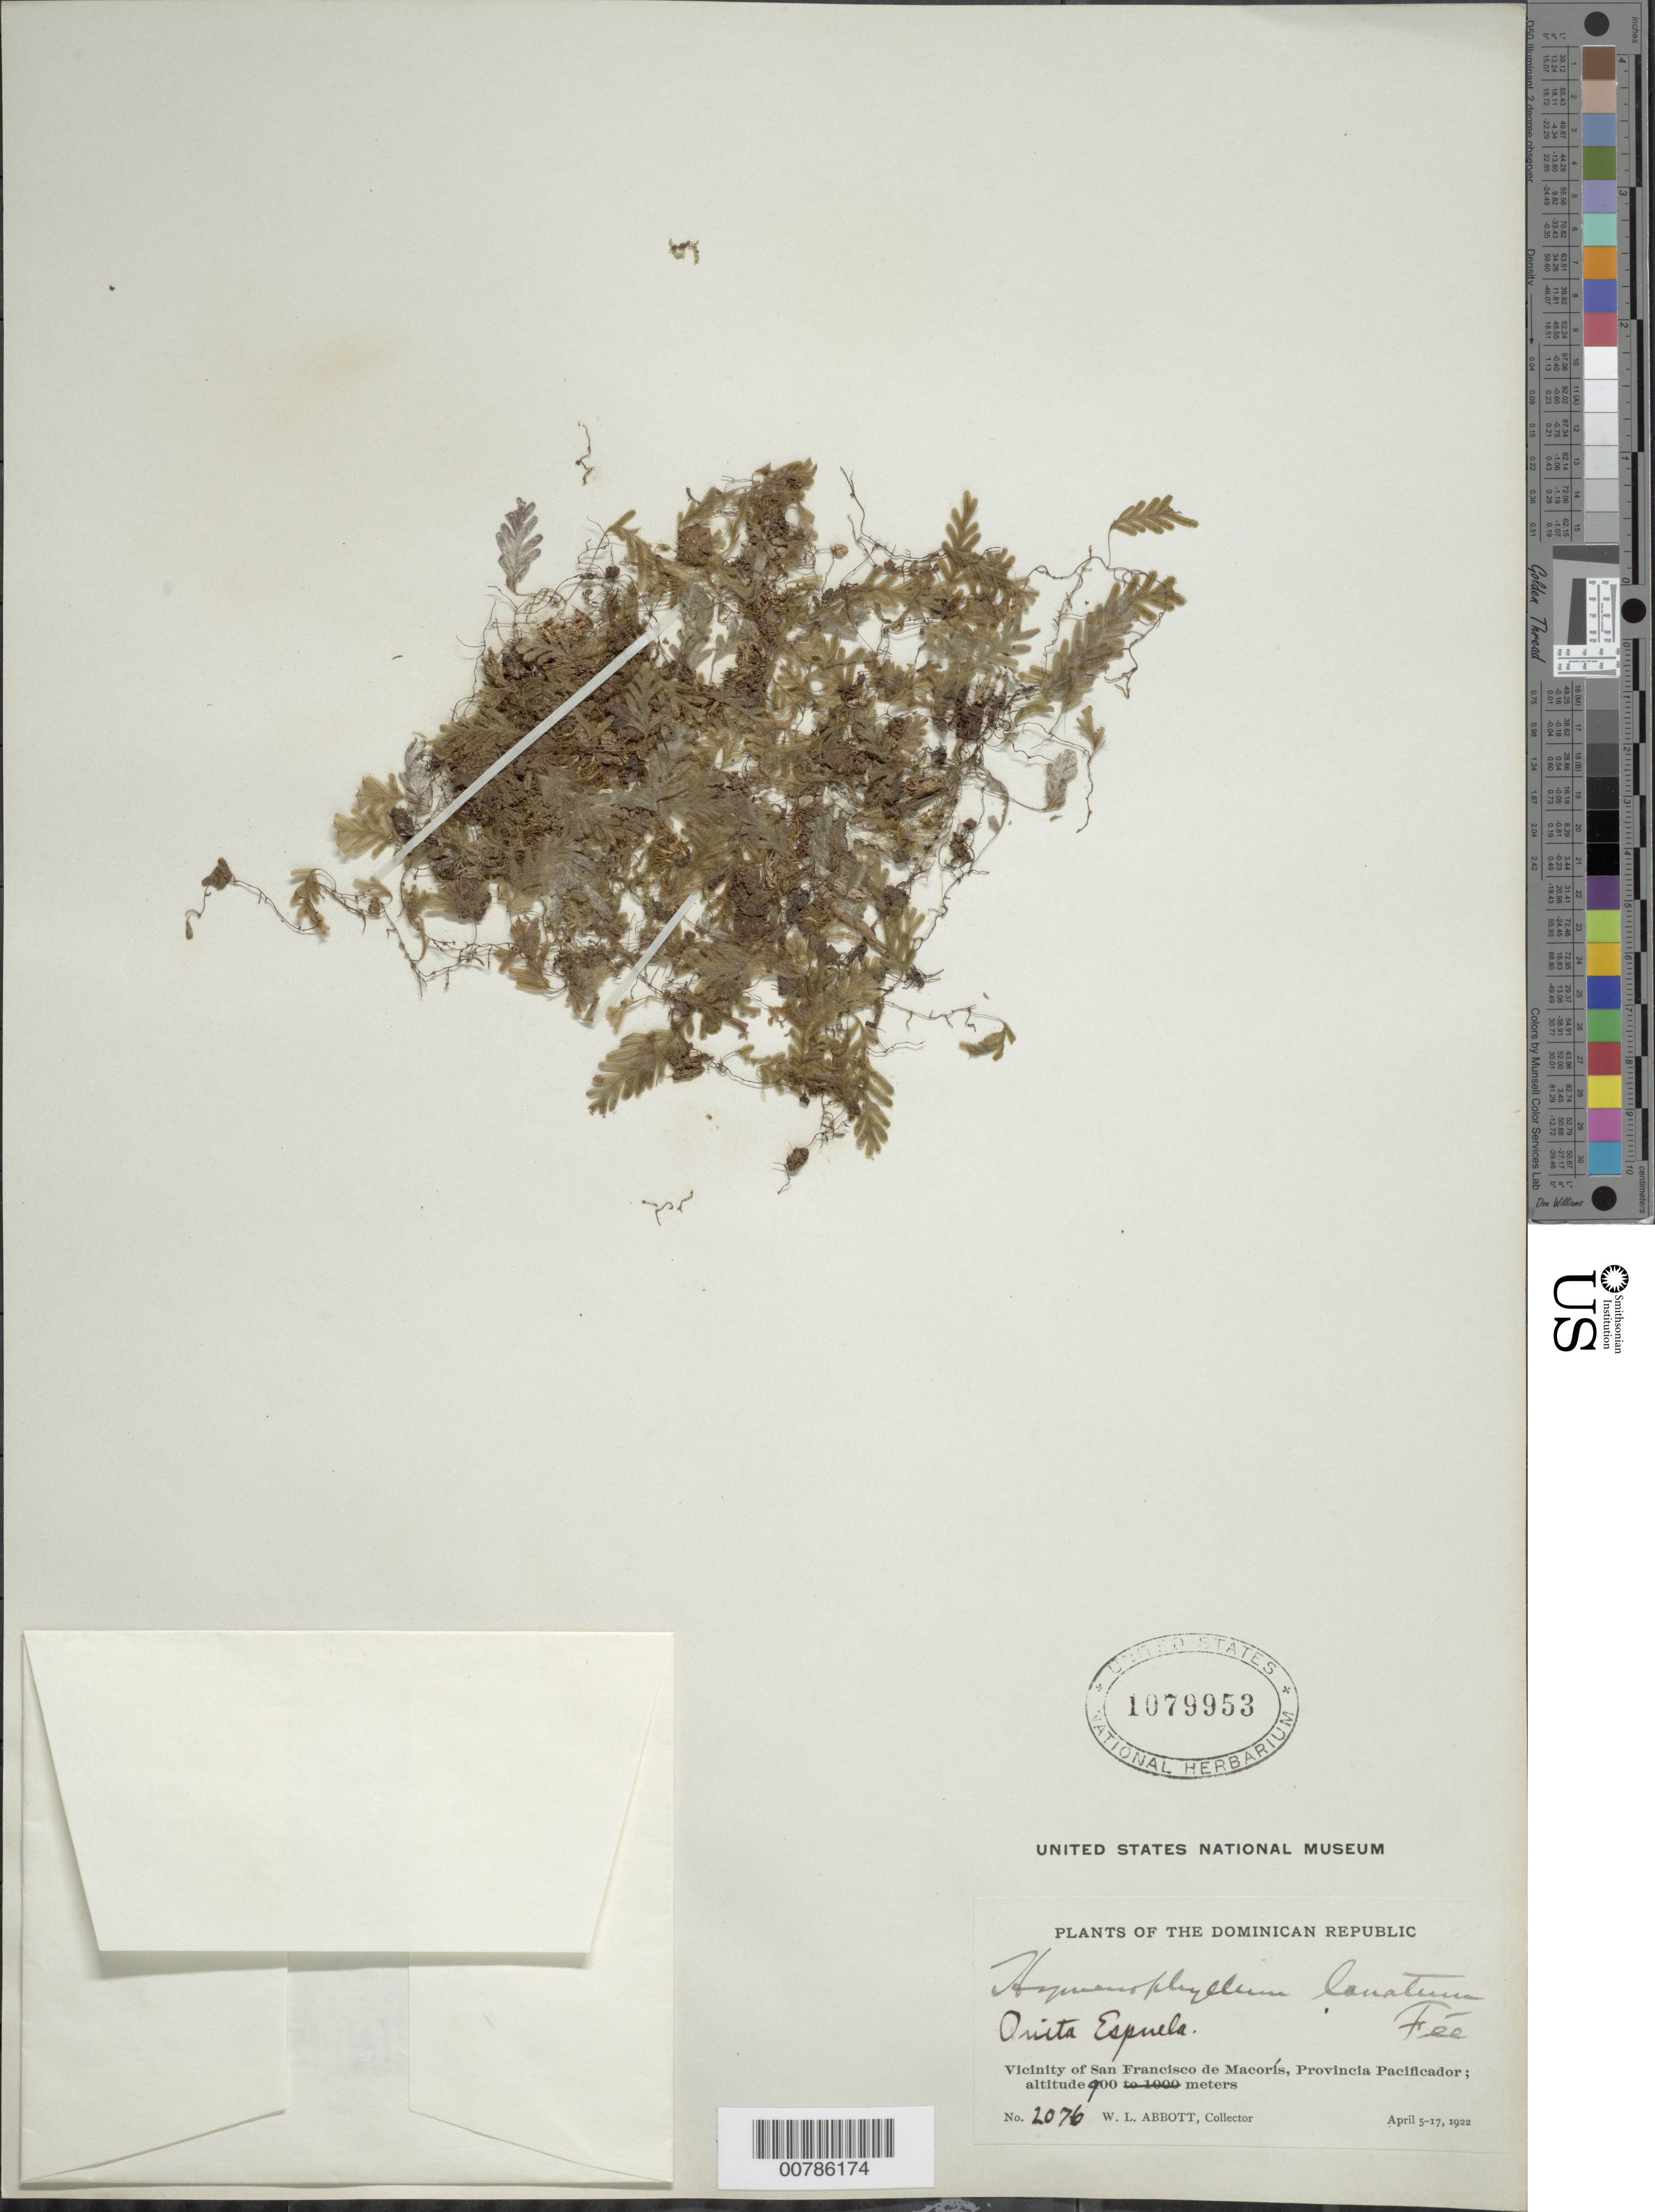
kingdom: Plantae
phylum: Tracheophyta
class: Polypodiopsida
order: Hymenophyllales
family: Hymenophyllaceae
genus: Hymenophyllum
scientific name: Hymenophyllum lanatum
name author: Fée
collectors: W. L. Abbott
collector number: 2076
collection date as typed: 05 Apr 1922 to 17 Apr 1922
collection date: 1922-04-05/1922-04-17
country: Dominican Republic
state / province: Duarte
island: Hispaniola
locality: San Francisco de Macorís, vicinity; Quita Espuela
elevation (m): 900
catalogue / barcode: US 1079953